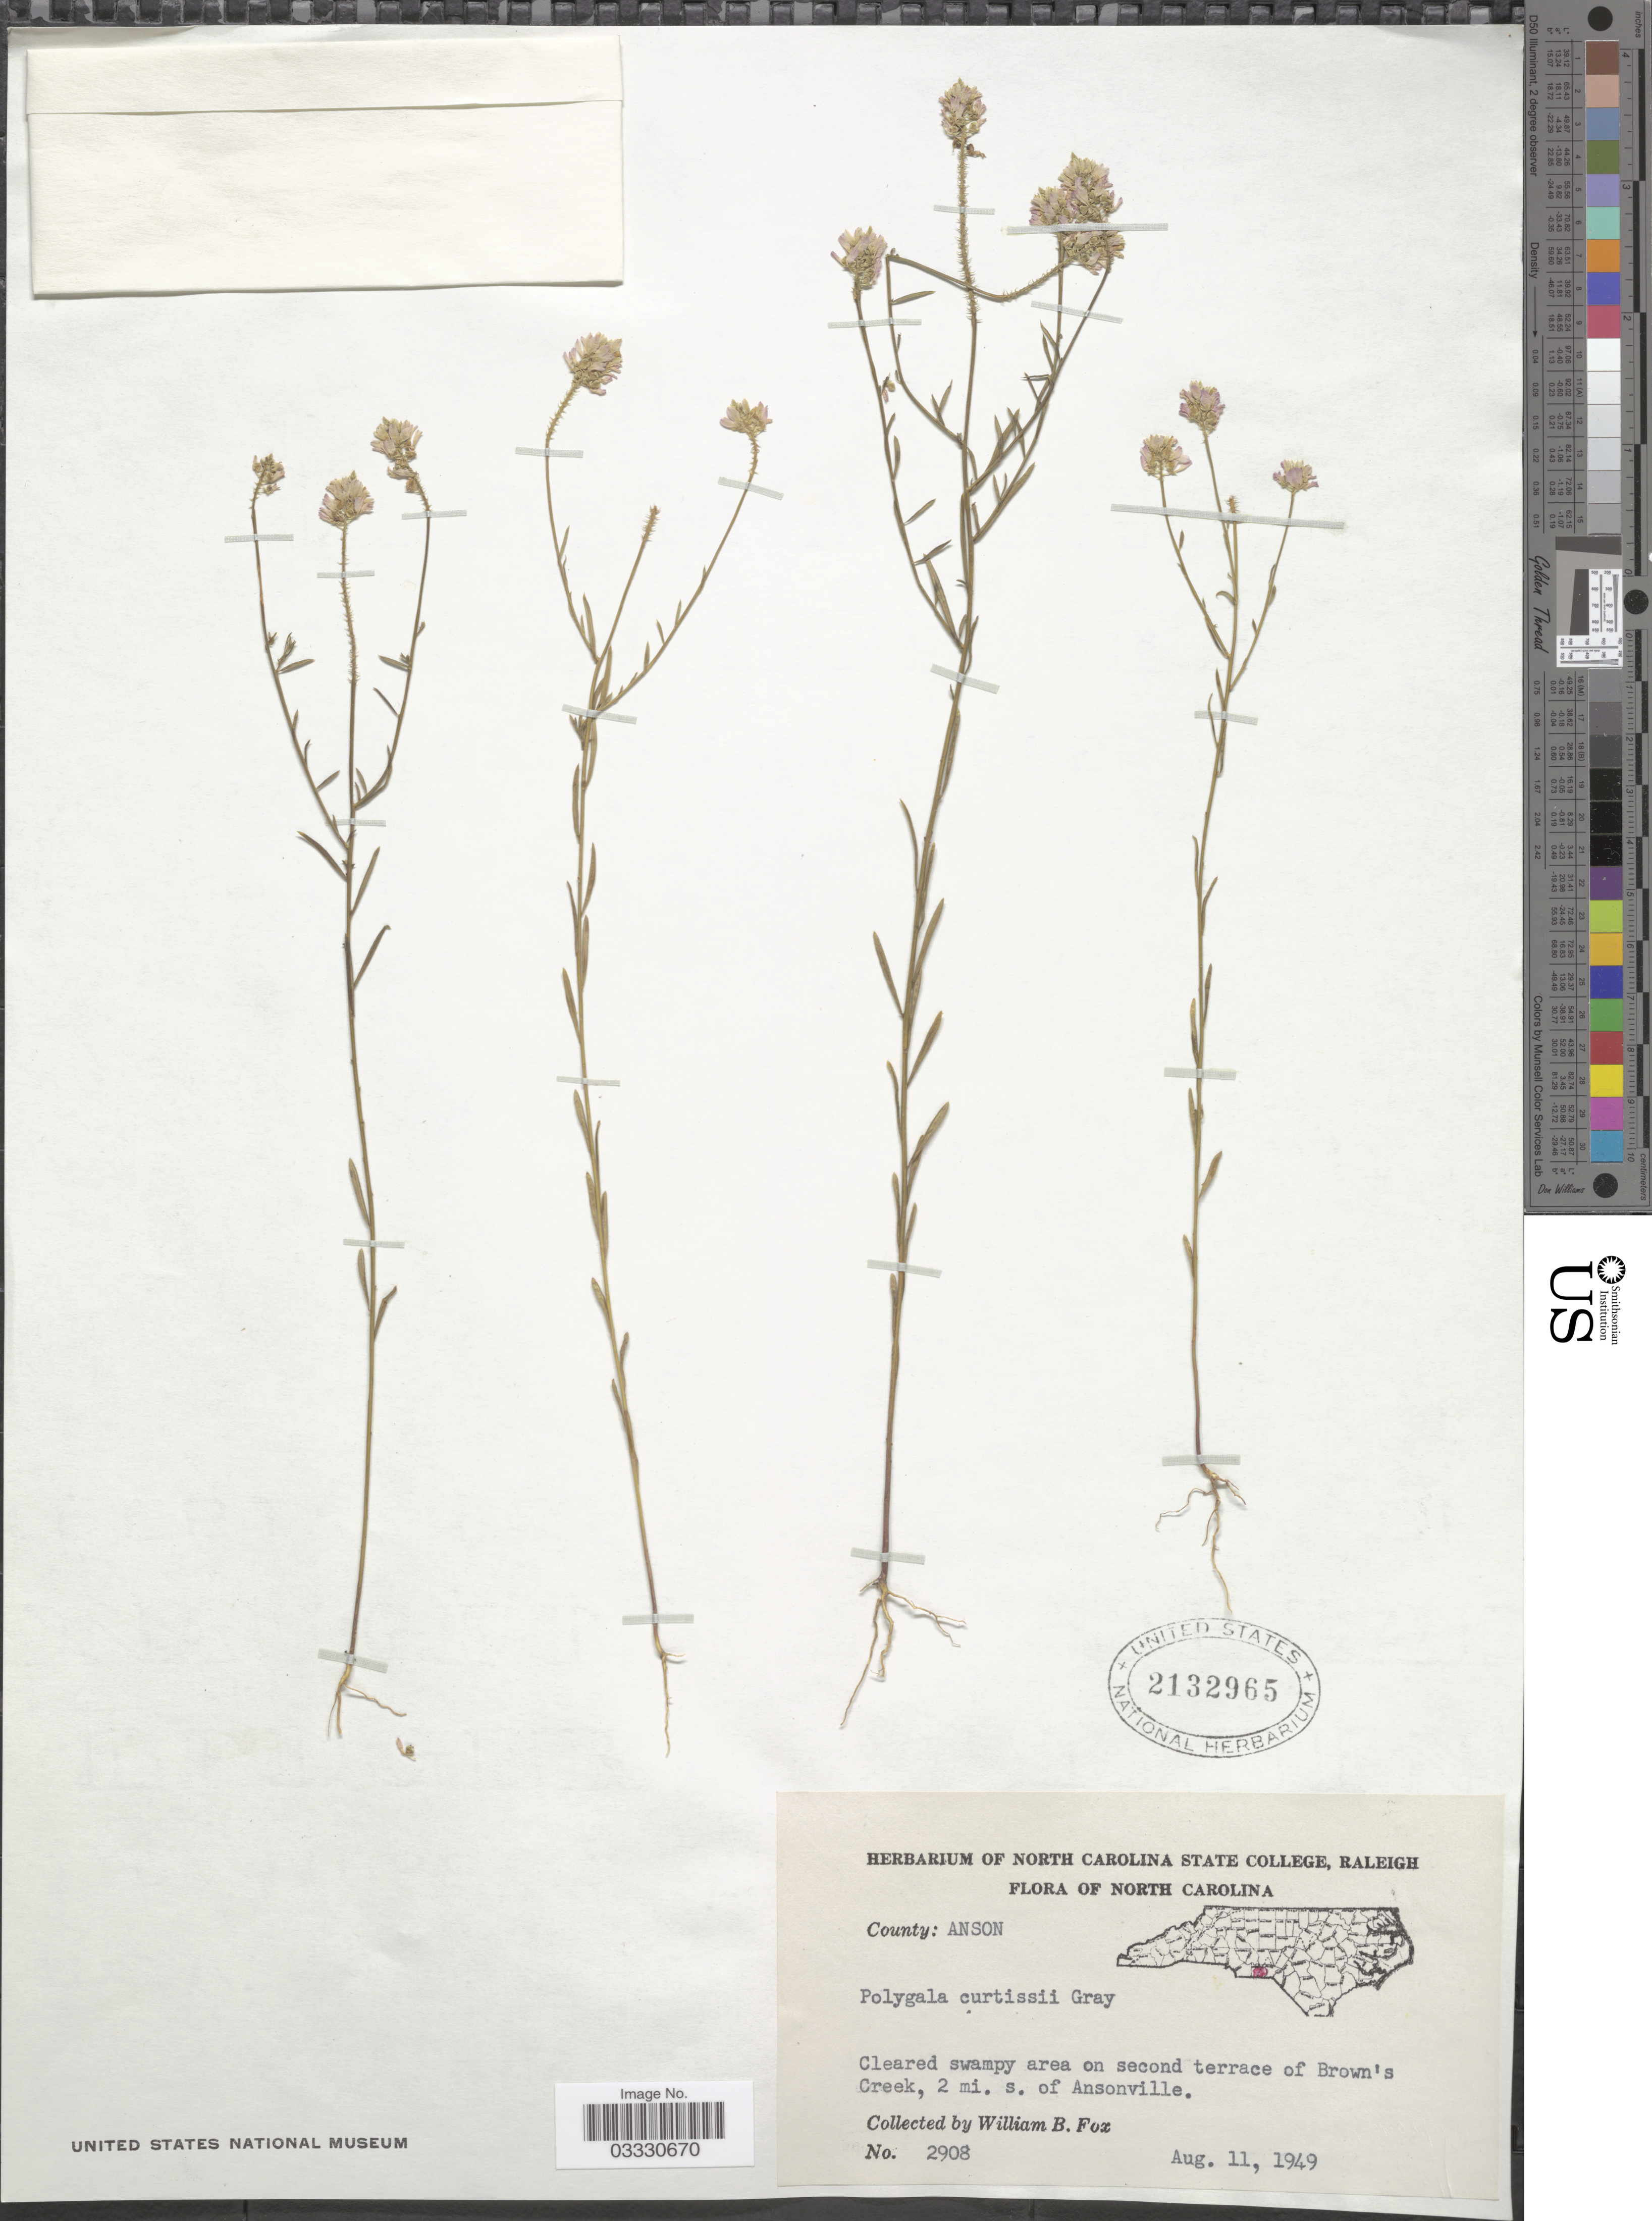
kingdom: Plantae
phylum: Tracheophyta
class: Magnoliopsida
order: Fabales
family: Polygalaceae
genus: Polygala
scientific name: Polygala curtissii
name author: A. Gray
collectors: W. B. Fox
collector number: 2908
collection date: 1949-08-11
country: United States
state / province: North Carolina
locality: County: Anson. Cleared swampy area on second terrace of Brown's Creek, 2 mi. s. of Ansonville.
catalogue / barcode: US 2132965